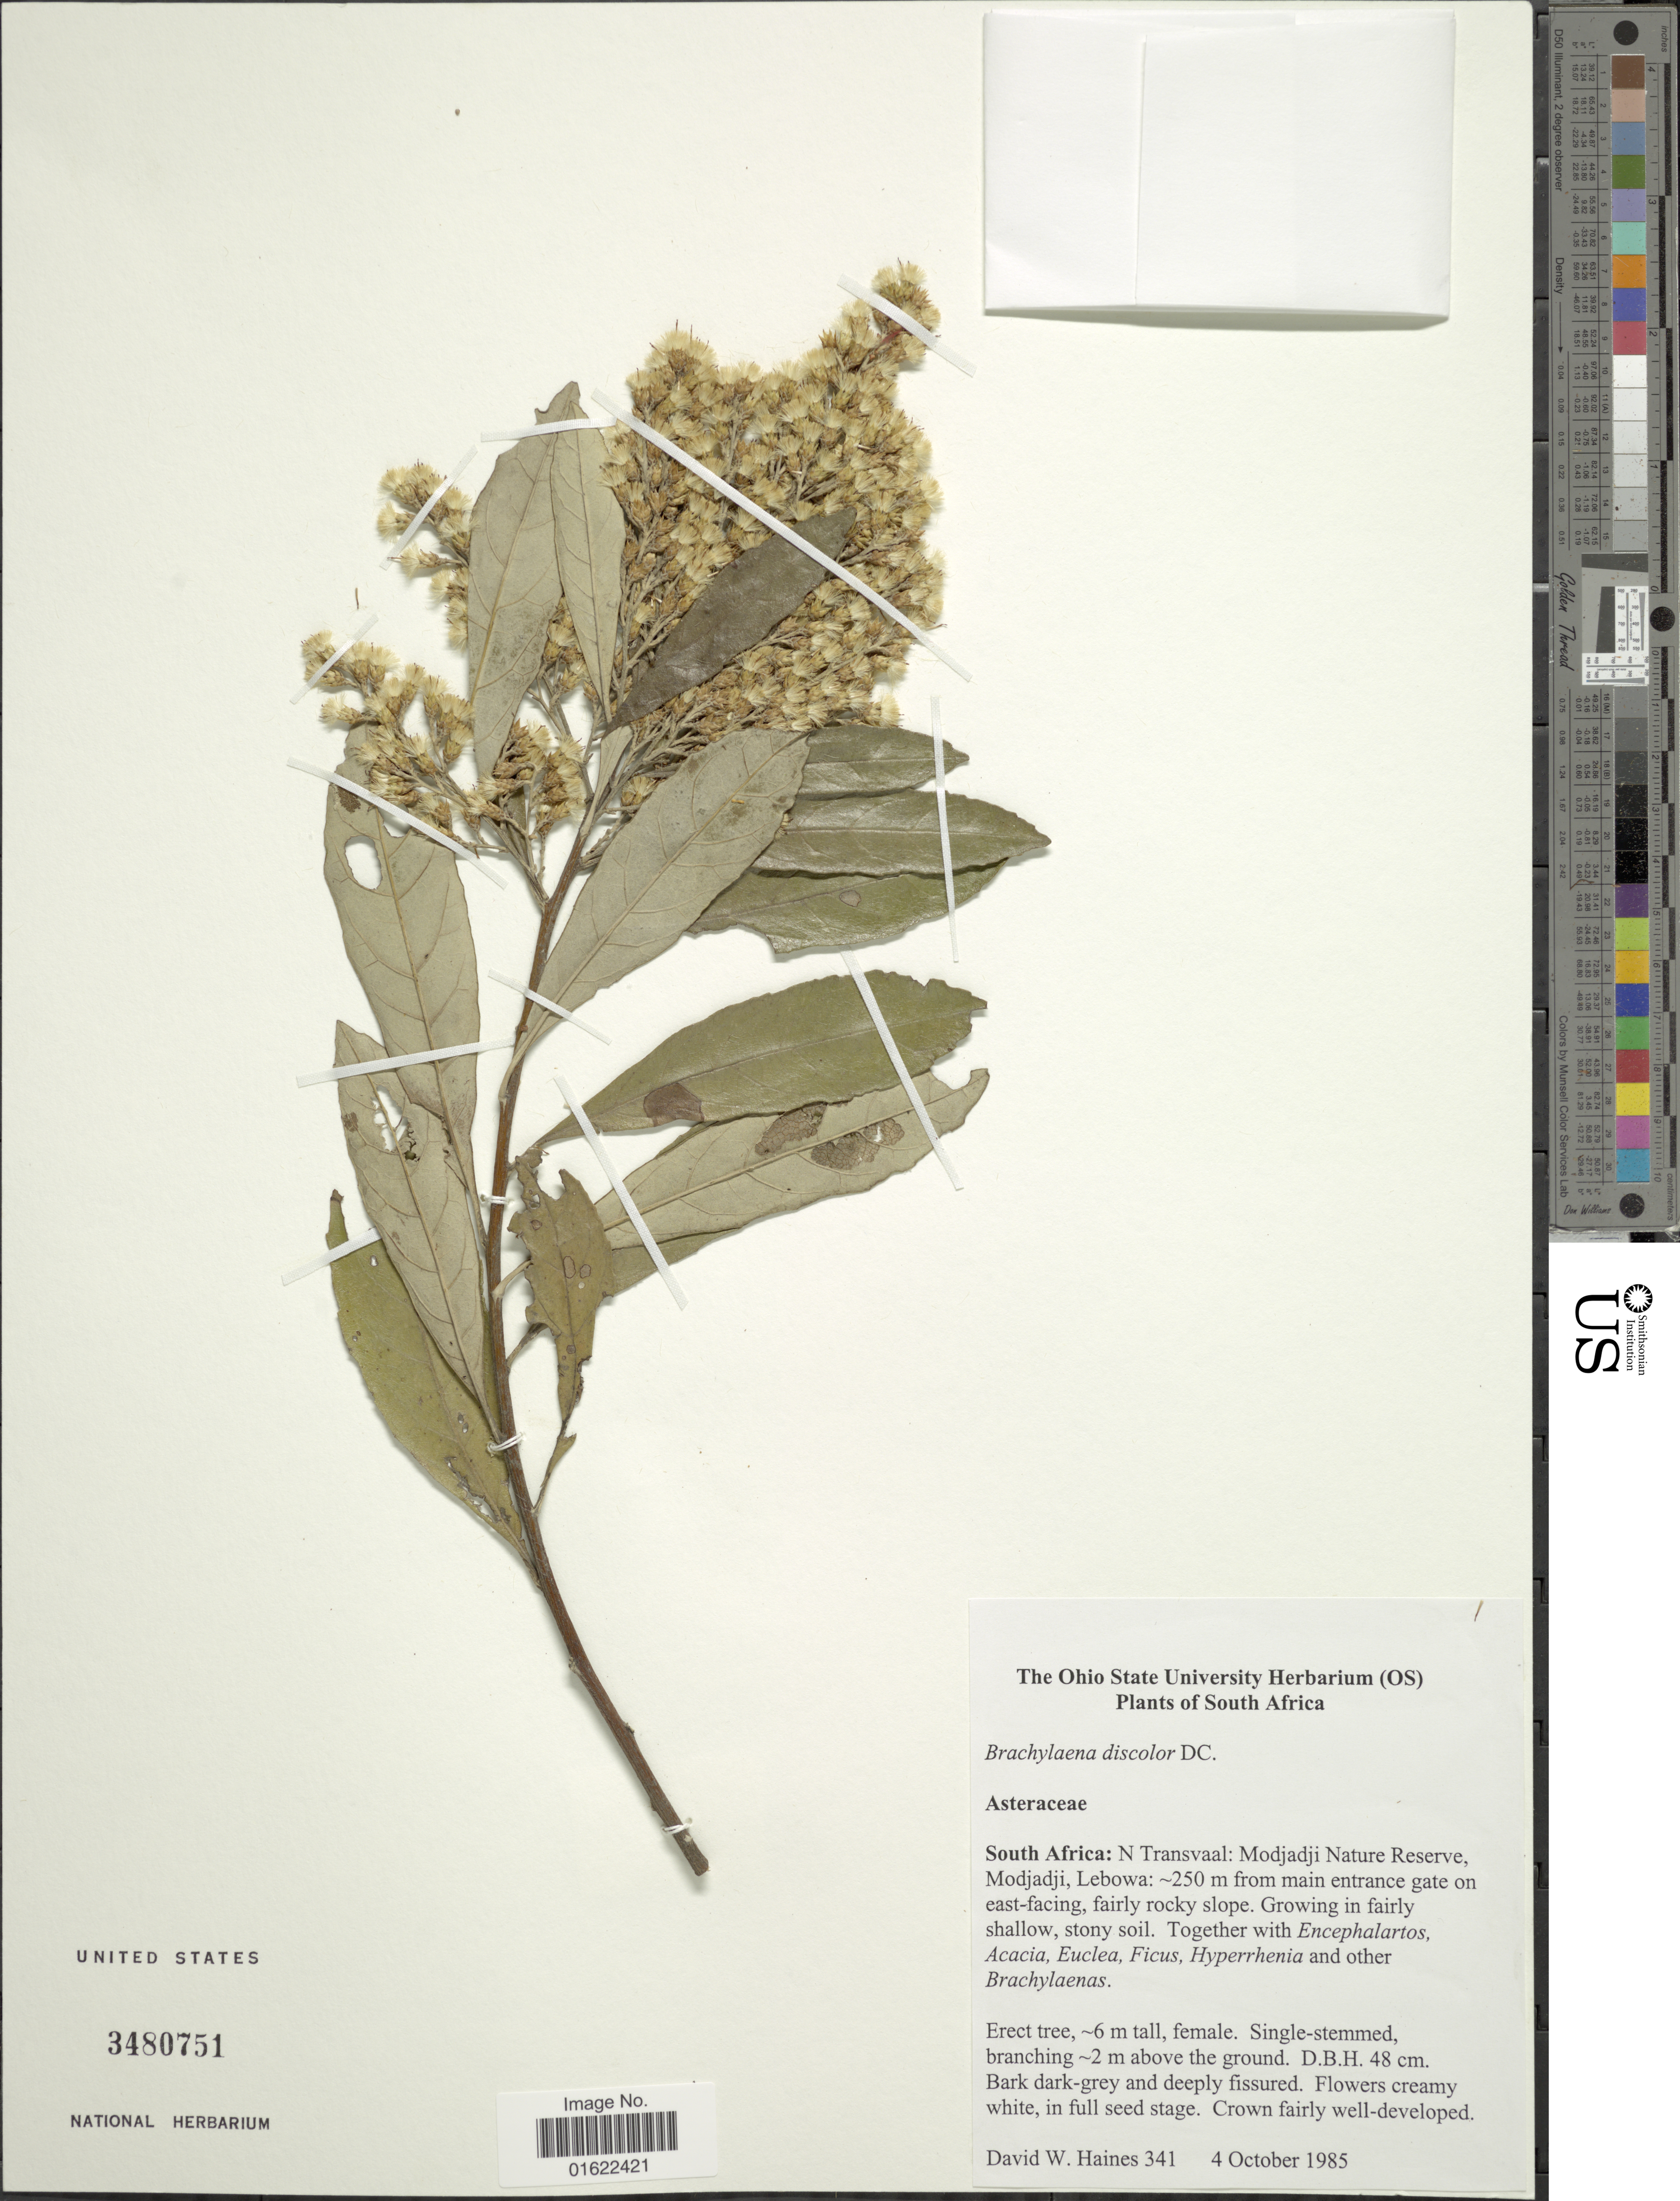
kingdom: Plantae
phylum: Tracheophyta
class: Magnoliopsida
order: Asterales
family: Asteraceae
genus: Brachylaena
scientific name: Brachylaena discolor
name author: DC.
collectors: D. Haines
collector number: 341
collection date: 1985-10-04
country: South Africa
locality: N Transvaal: Modjadji Nature Reserve, Modjadji, Lebowa: 250 m from main entrance gate on east-facing, fairly rocky slope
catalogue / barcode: US 3480751